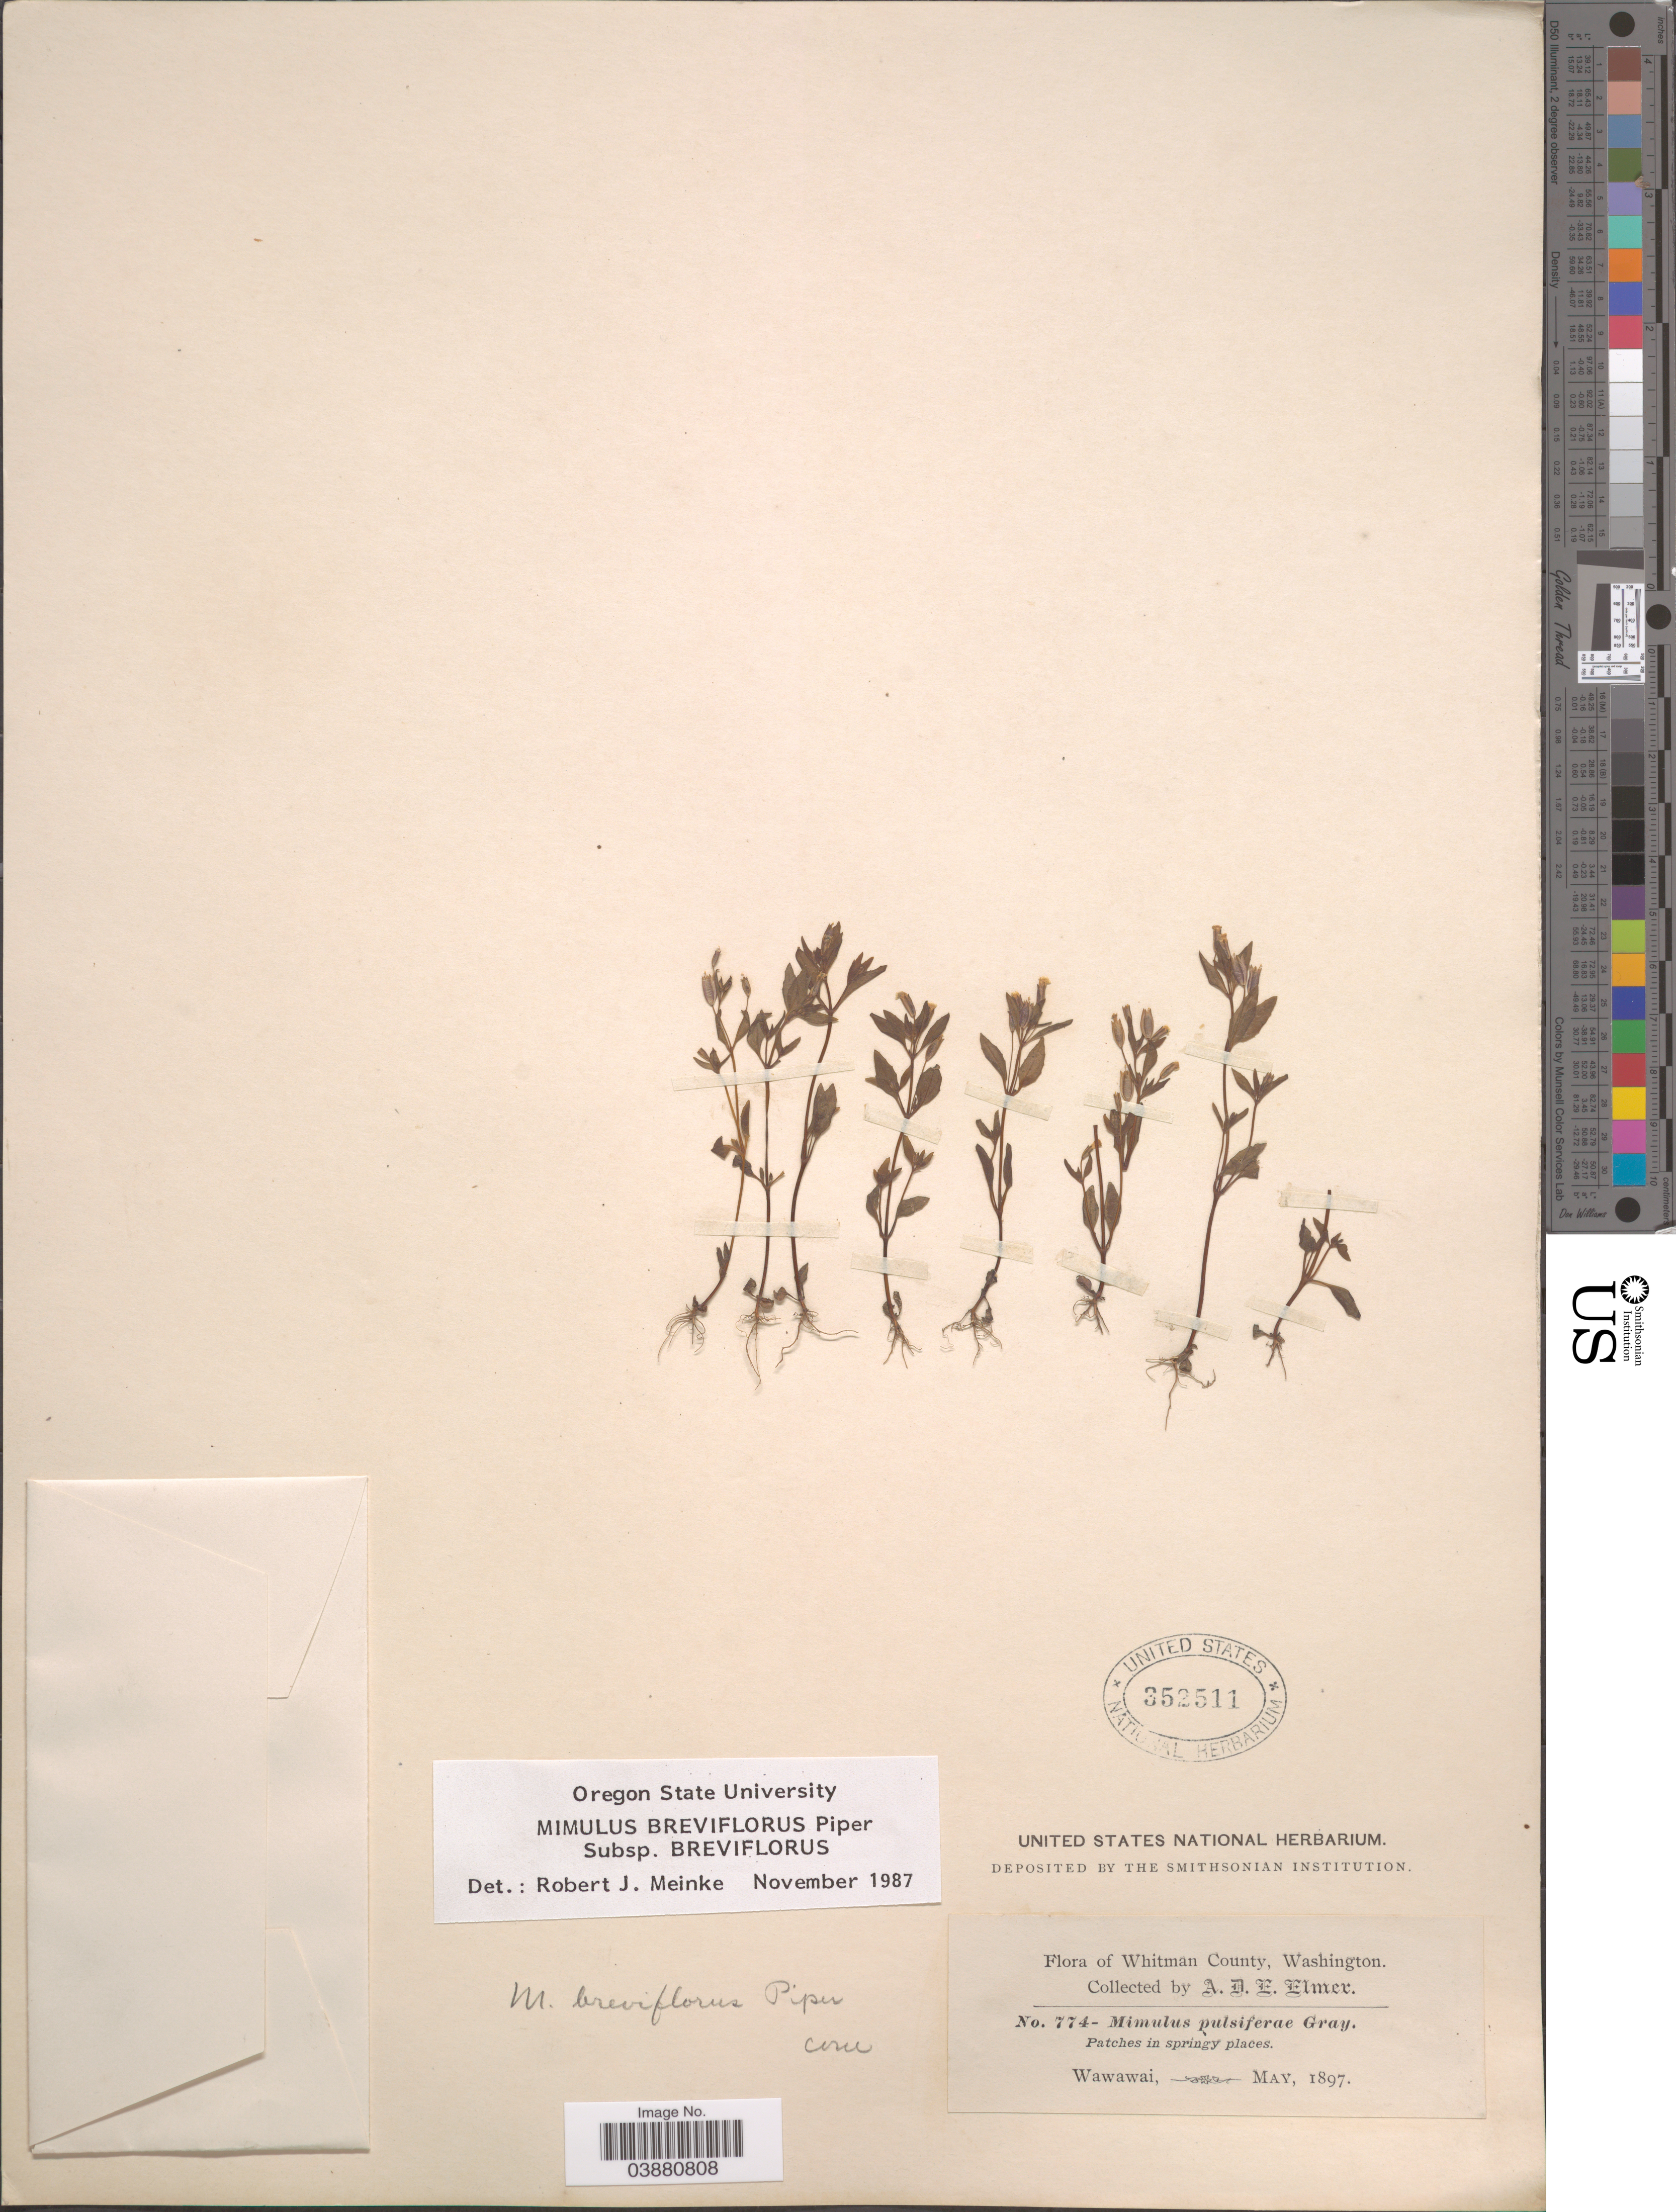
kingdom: Plantae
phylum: Tracheophyta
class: Magnoliopsida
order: Lamiales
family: Phrymaceae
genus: Mimulus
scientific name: Mimulus breviflorus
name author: Piper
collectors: A. D. E. Elmer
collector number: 774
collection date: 1897-05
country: United States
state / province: Washington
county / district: Whitman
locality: Whitman County. Wawawai.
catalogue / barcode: US 352511